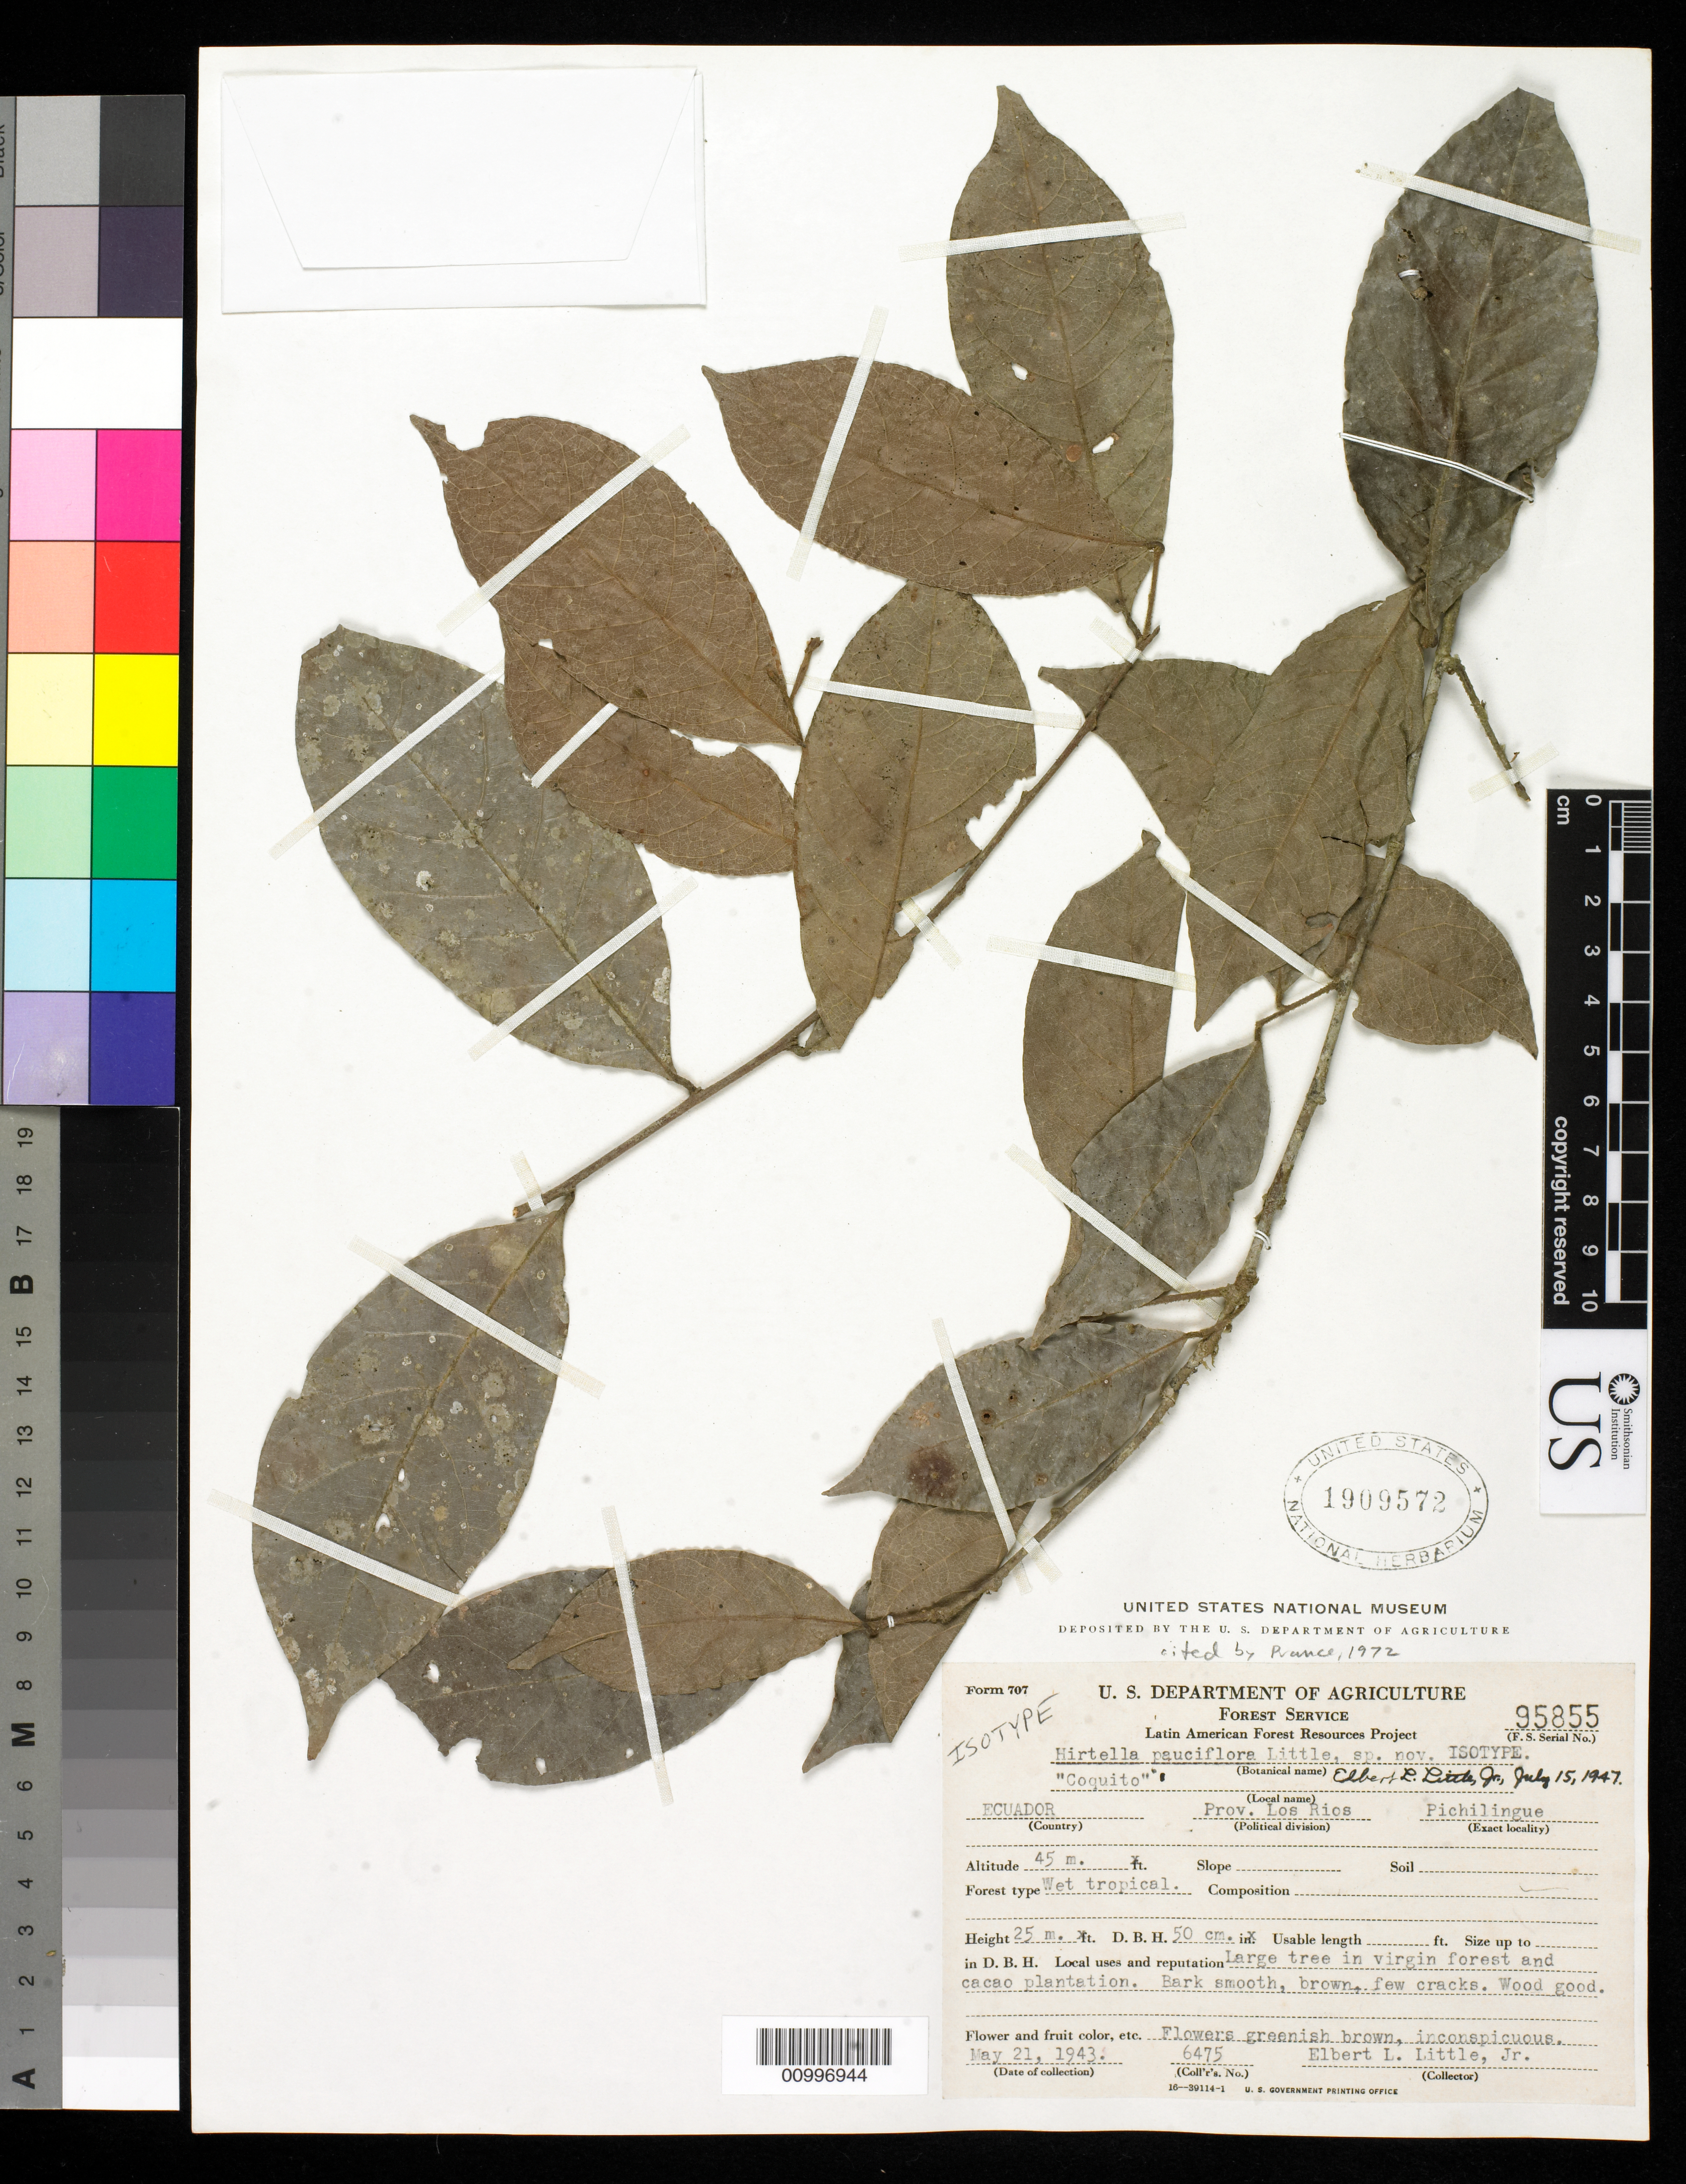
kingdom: Plantae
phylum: Tracheophyta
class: Magnoliopsida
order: Malpighiales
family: Chrysobalanaceae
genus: Hirtella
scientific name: Hirtella pauciflora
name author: Little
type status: Isotype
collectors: E. L. Little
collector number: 6475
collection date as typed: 21 May 1943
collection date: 1943-05-21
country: Ecuador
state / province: Los Ríos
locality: Pichilingue.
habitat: Virgin forest and cacao plantation.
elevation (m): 45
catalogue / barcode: US 1909572